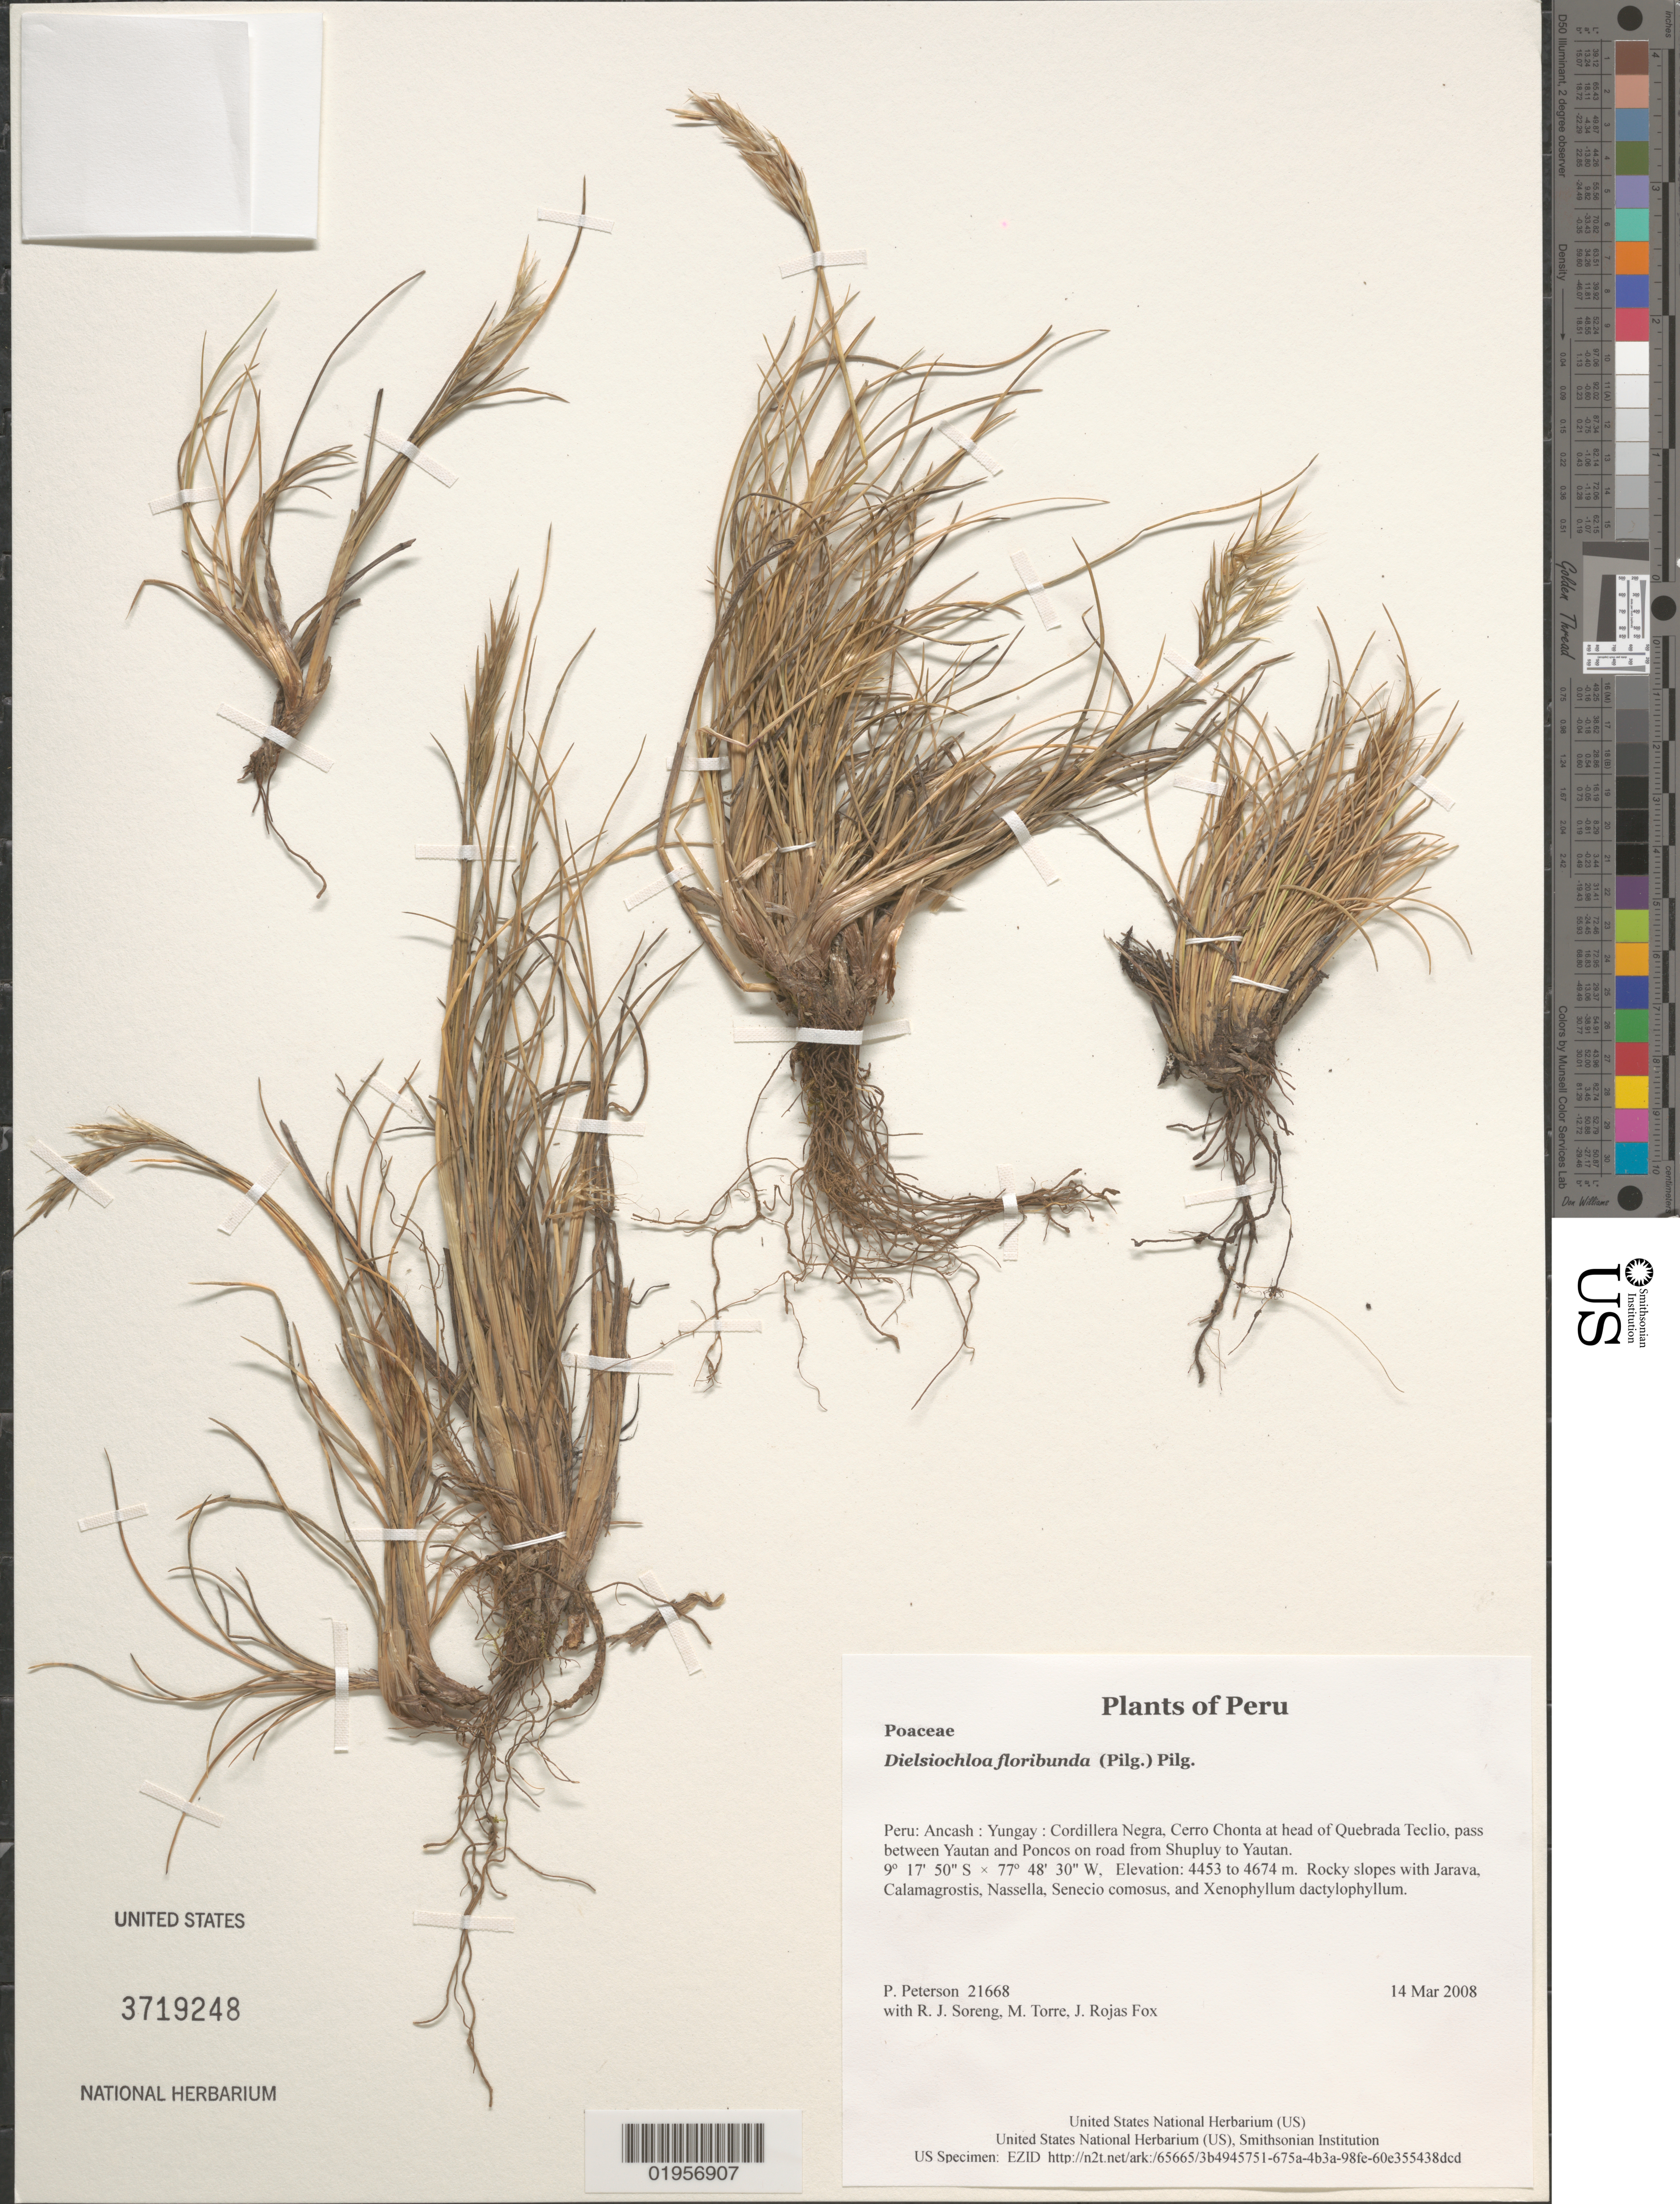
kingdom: Plantae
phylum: Tracheophyta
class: Liliopsida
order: Poales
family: Poaceae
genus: Dielsiochloa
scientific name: Dielsiochloa floribunda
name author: (Pilg.) Pilg.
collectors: P. M. Peterson, R. J. Soreng, M. Torre & J. Rojas Fox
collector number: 21668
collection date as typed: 14 Mar 2008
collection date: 2008-03-14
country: Peru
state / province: Ancash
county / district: Yungay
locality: Cordillera Negra, Cerro Chonta at head of Quebrada Teclio, pass between Yautan and Poncos on road from Shupluy to Yautan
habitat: Rocky slopes with Jarava, Calamagrostis, Nassella, Senecio comosus, and Xenophyllum dactylophyllum.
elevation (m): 4453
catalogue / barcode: US 3719248